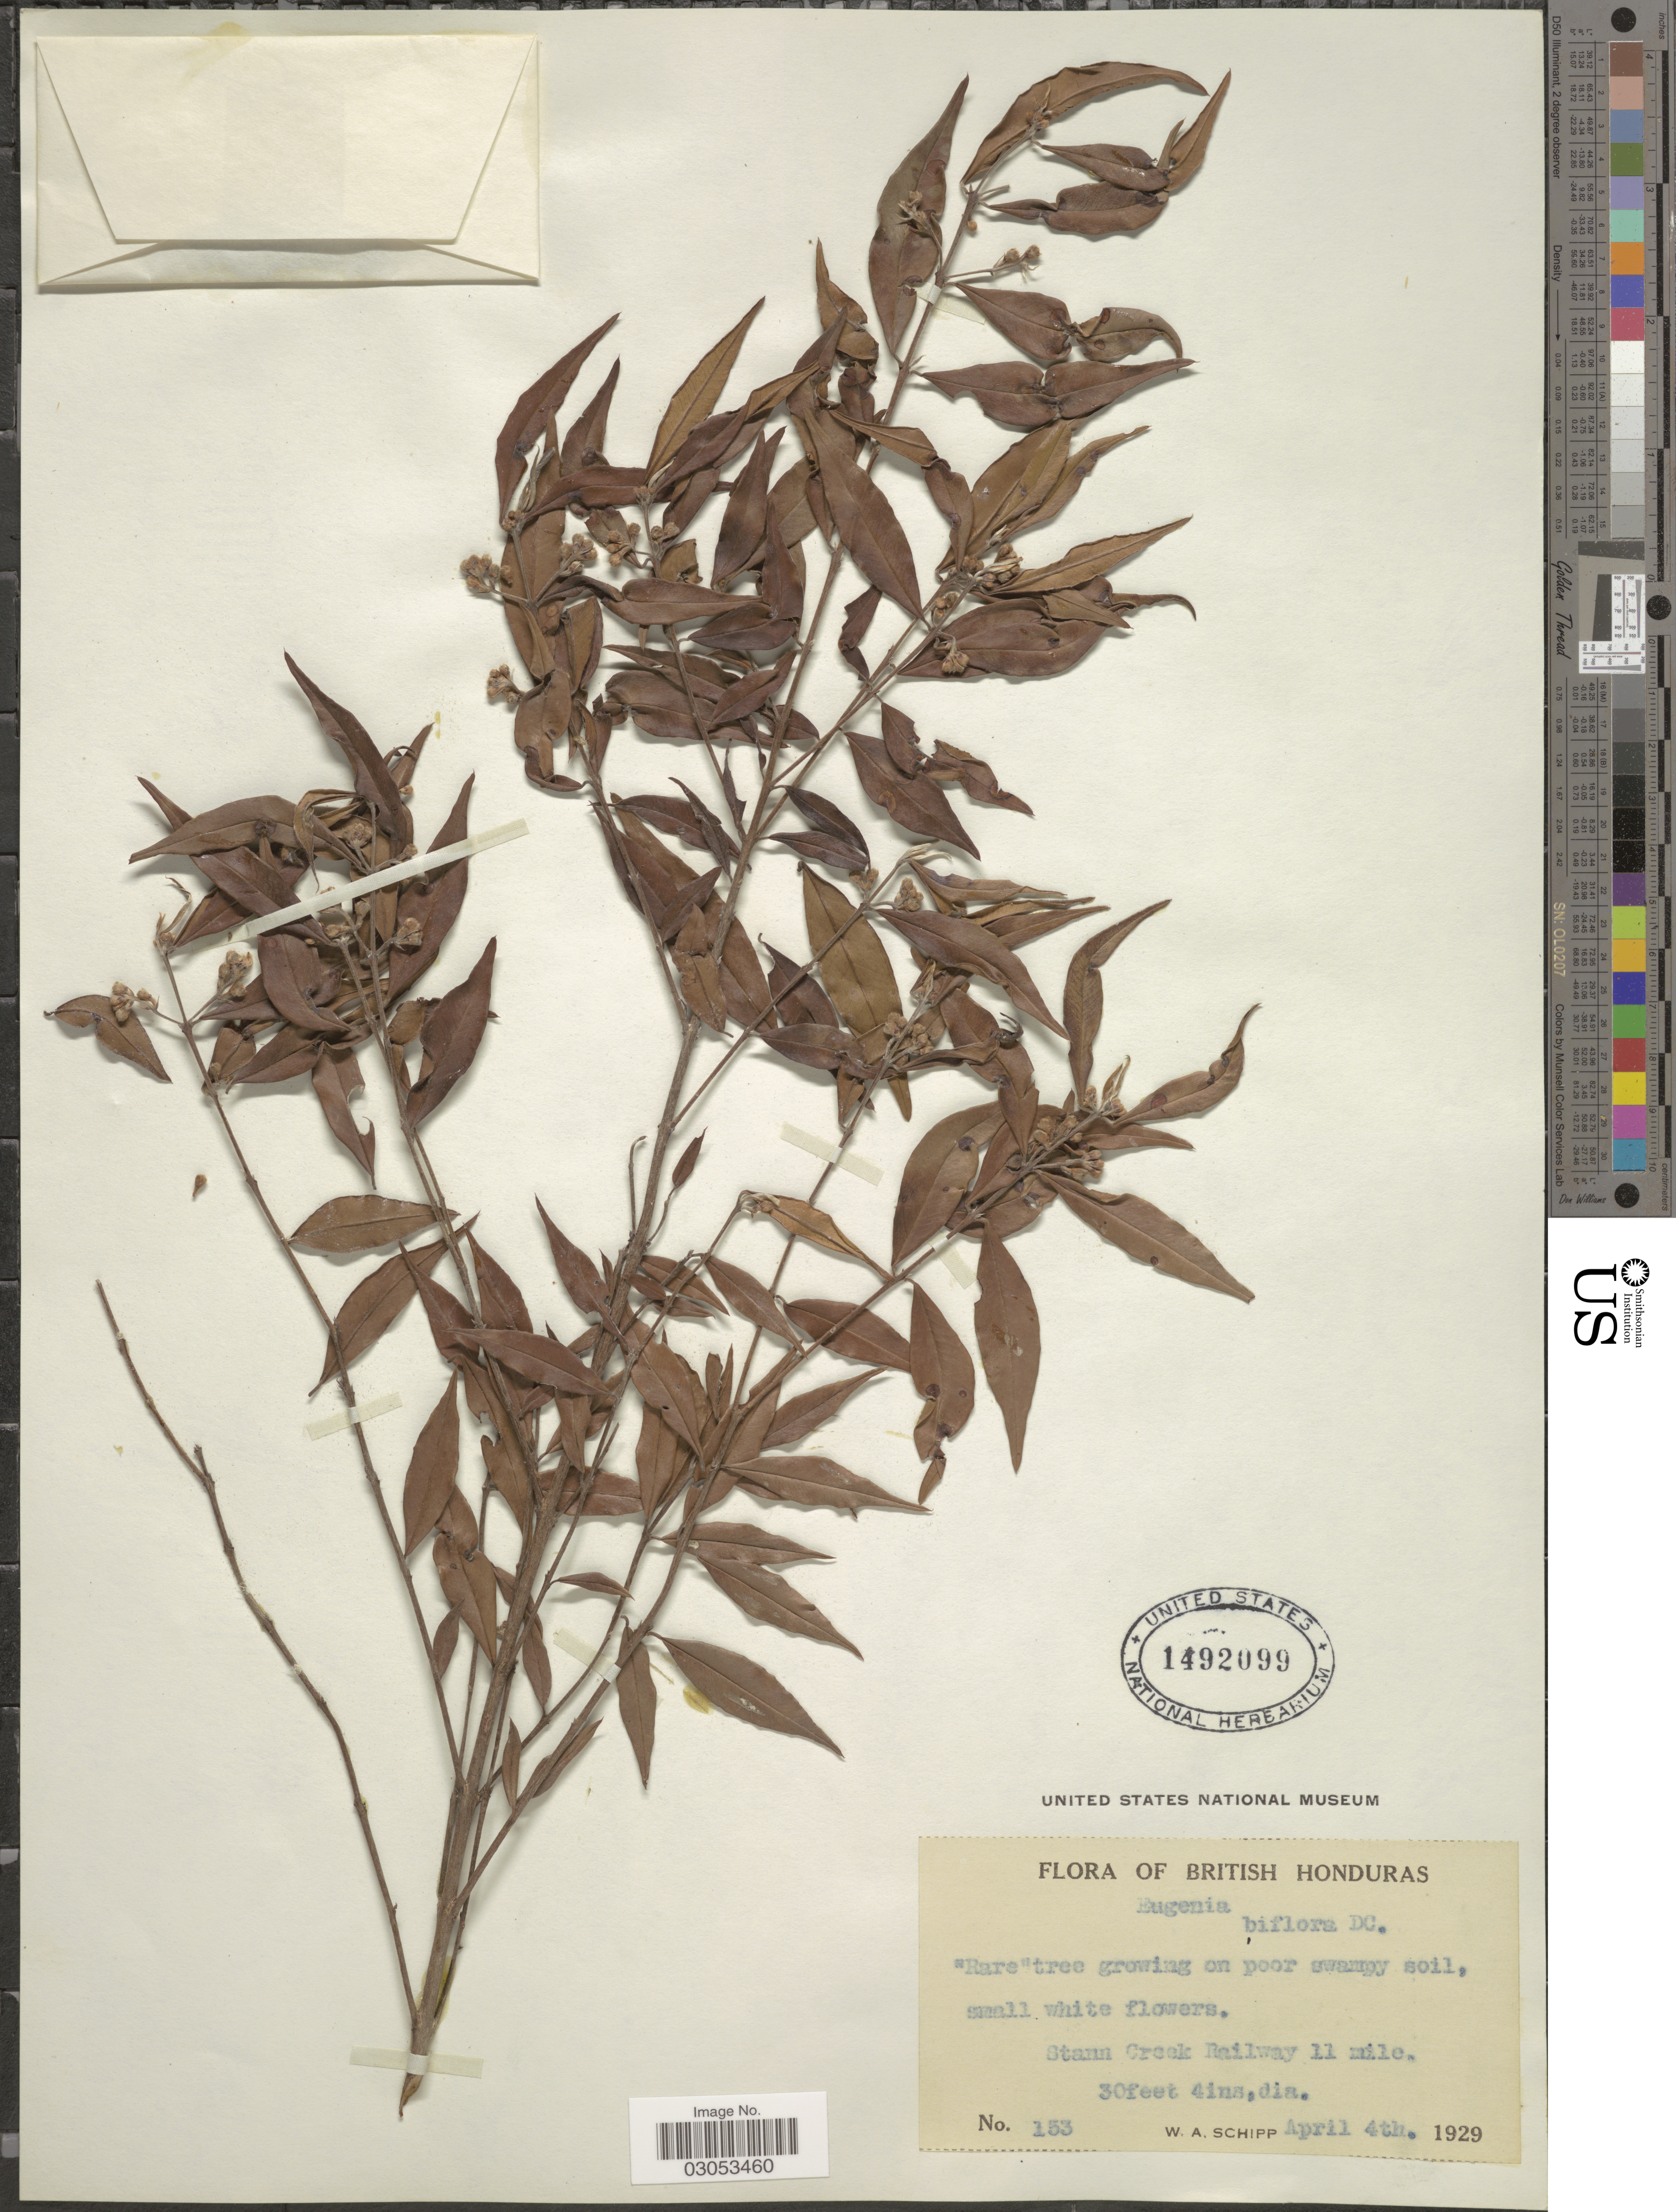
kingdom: Plantae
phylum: Tracheophyta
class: Magnoliopsida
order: Myrtales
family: Myrtaceae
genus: Eugenia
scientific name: Eugenia biflora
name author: (L.) DC.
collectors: W. Schipp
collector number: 153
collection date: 1929-04-04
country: Belize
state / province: Stann Creek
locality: British Honduras. Stann Creek Railway 11 mile.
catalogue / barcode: US 1492099